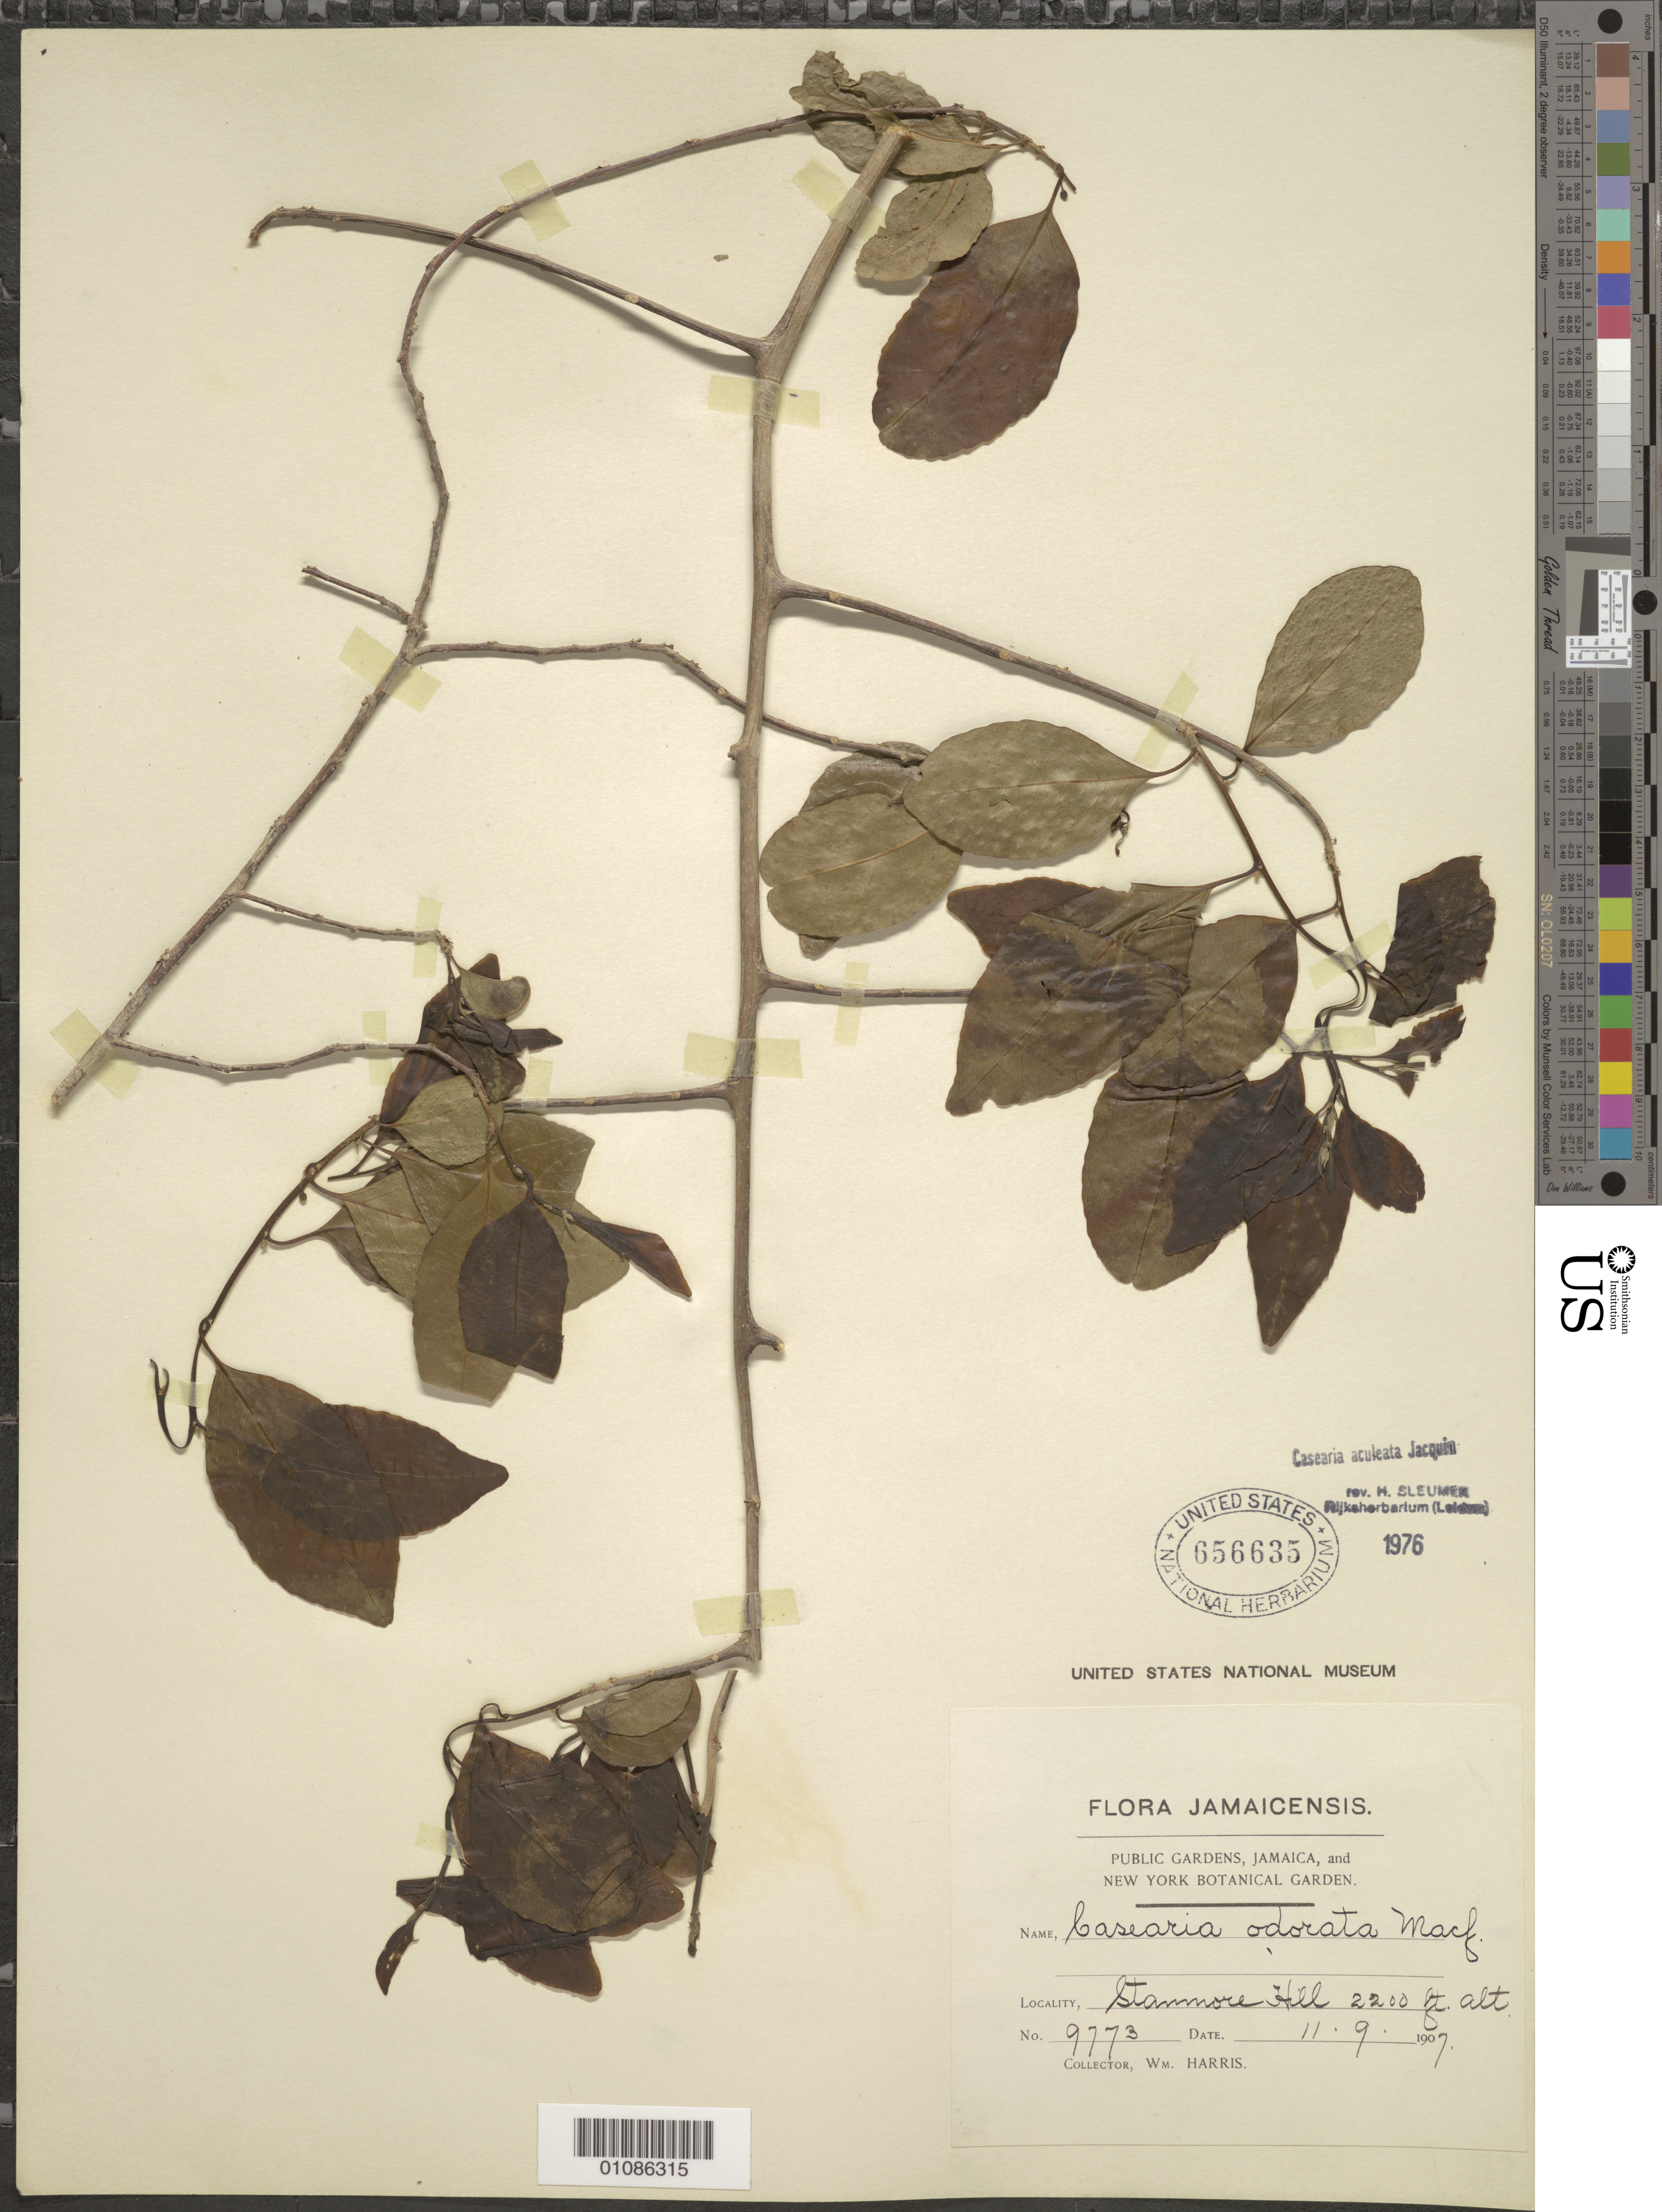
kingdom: Plantae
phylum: Tracheophyta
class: Magnoliopsida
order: Malpighiales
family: Salicaceae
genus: Casearia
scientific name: Casearia odorata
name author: Macfad.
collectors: W. Harris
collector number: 9773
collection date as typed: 11 Sep 1907 or 09 Nov 1907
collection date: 1907-09-11 or 1907-11-09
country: Jamaica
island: Jamaica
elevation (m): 671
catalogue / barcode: US 656635